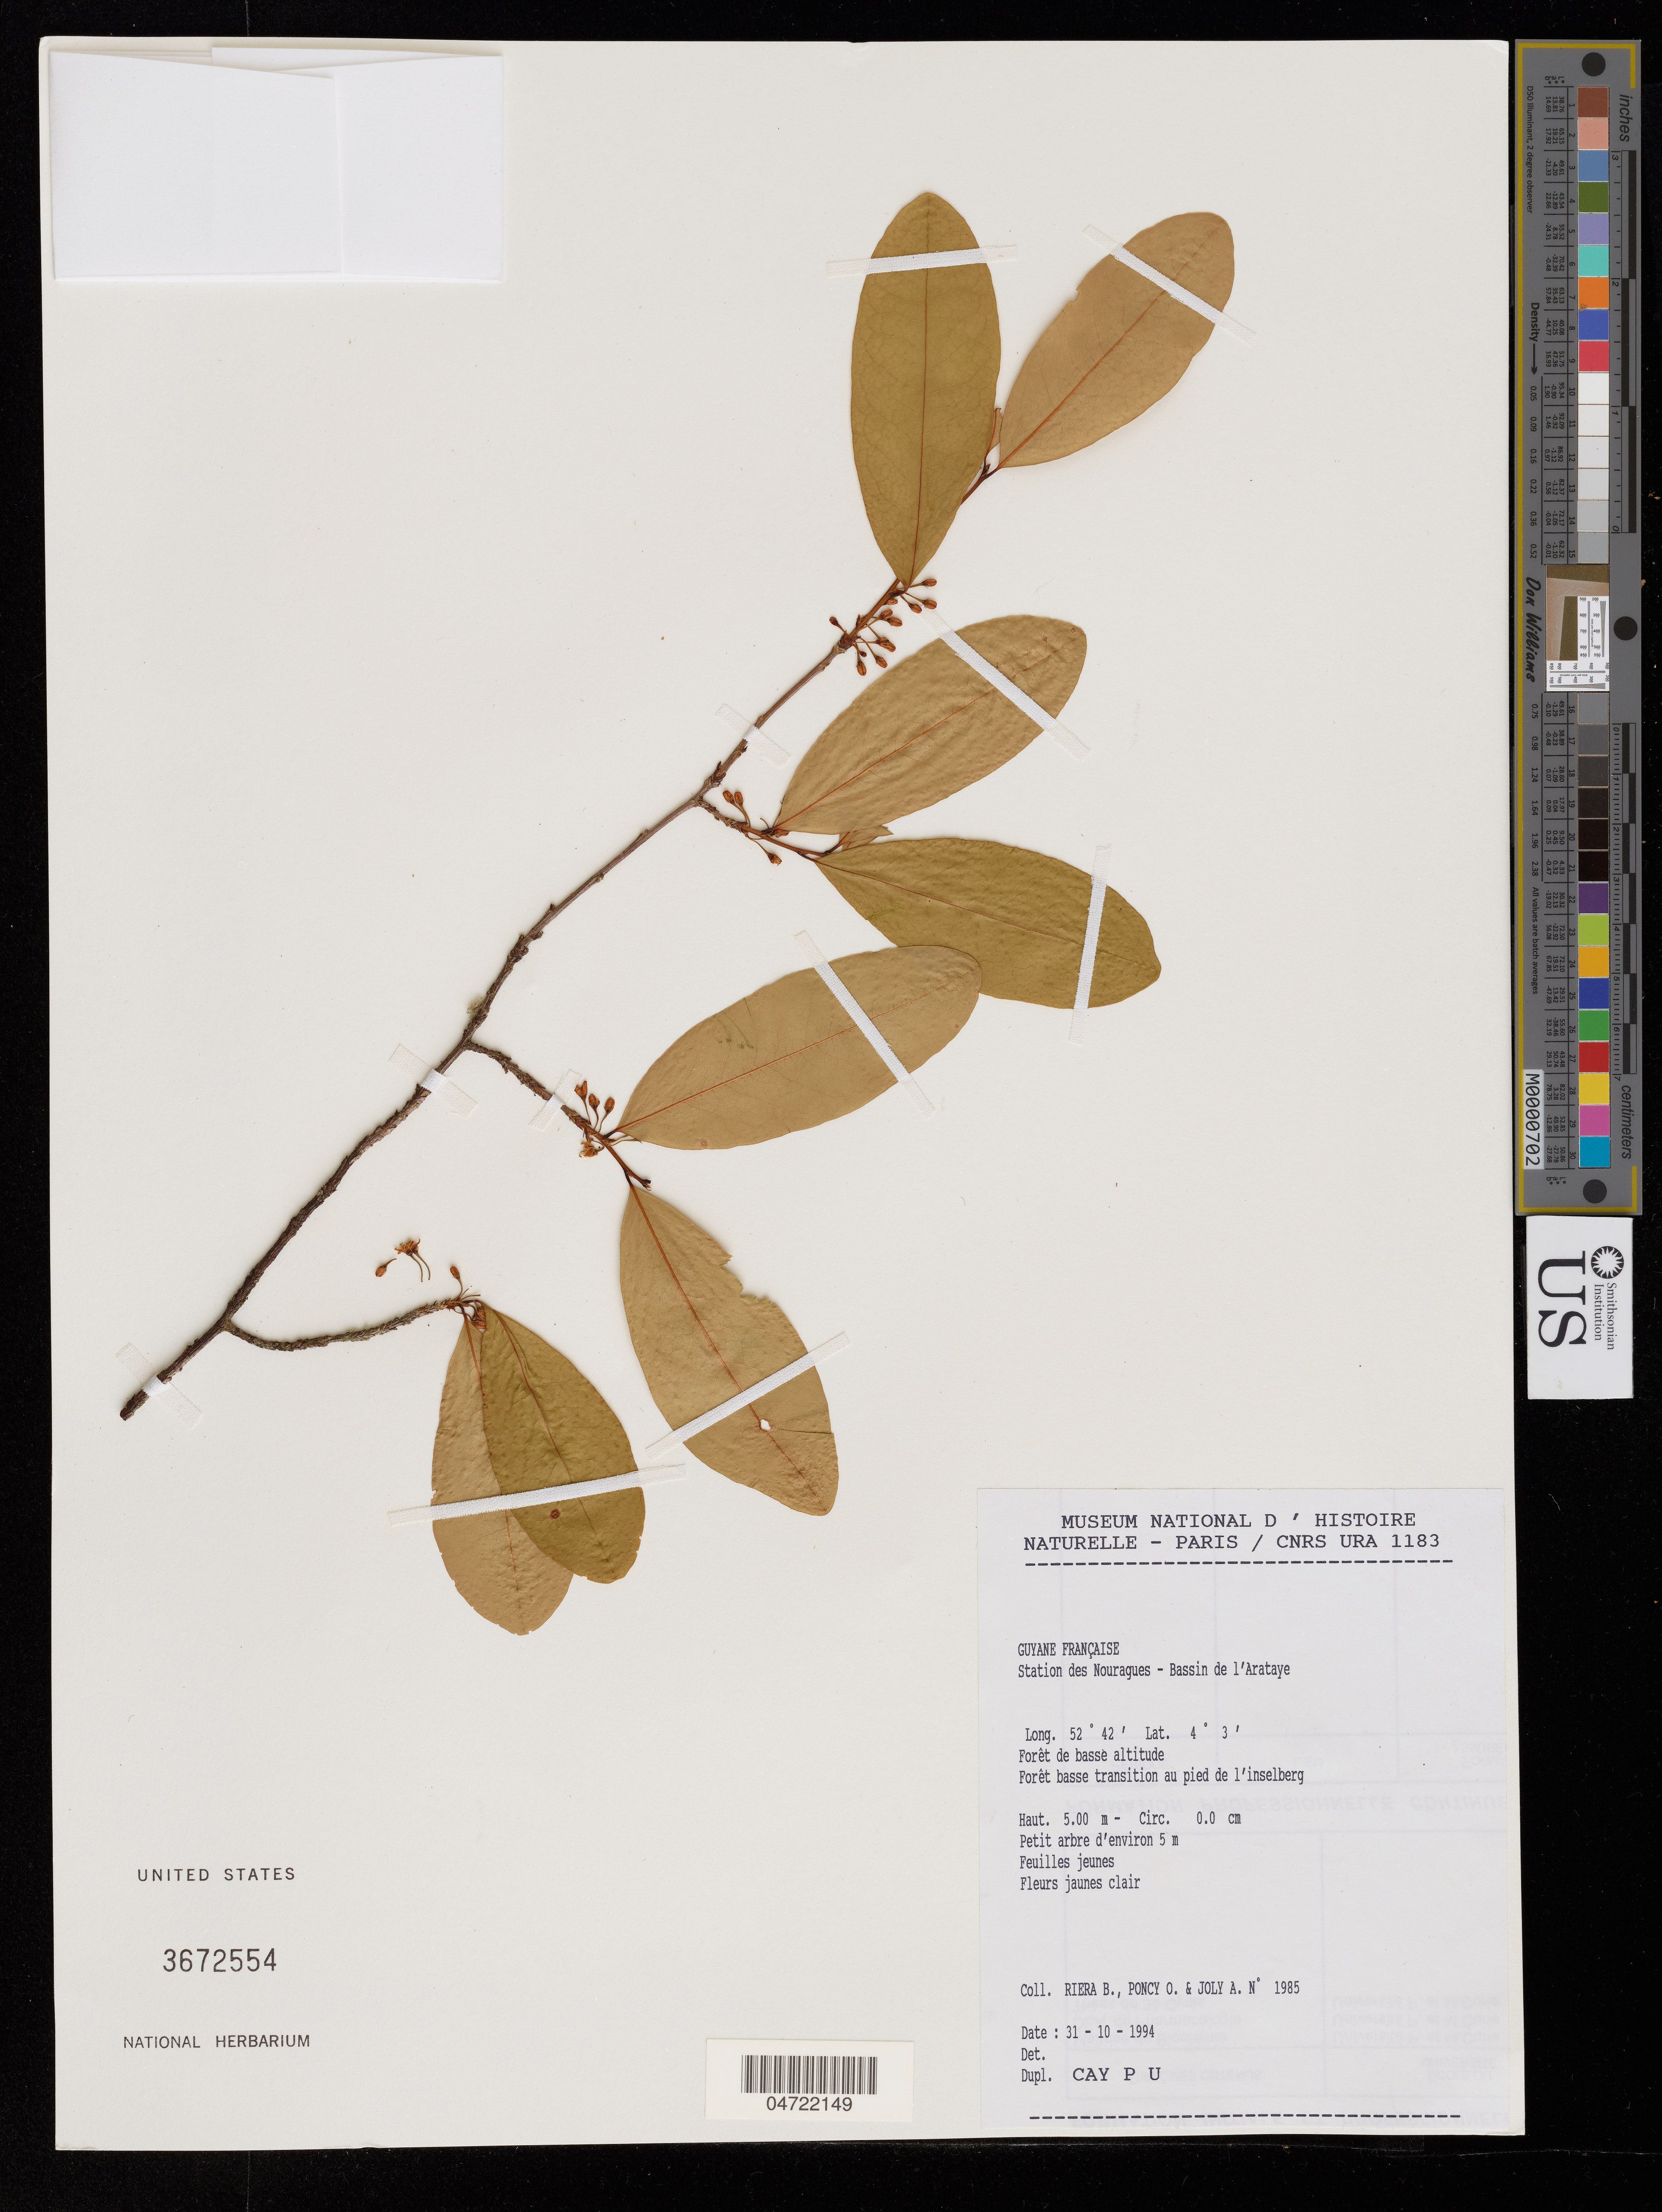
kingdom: Plantae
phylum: Tracheophyta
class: Magnoliopsida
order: Malpighiales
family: Erythroxylaceae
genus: Erythroxylum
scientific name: Erythroxylum sp.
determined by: Barbosa-Silva, R. G.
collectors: B. Riéra, O. Poncy & A. Joly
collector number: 1985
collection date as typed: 31-Oct-94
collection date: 1994-10-31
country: French Guiana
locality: Station des Nouragues, Bassin de l'Approuague, Arataye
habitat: Foret de basse altitude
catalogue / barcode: US 3672554